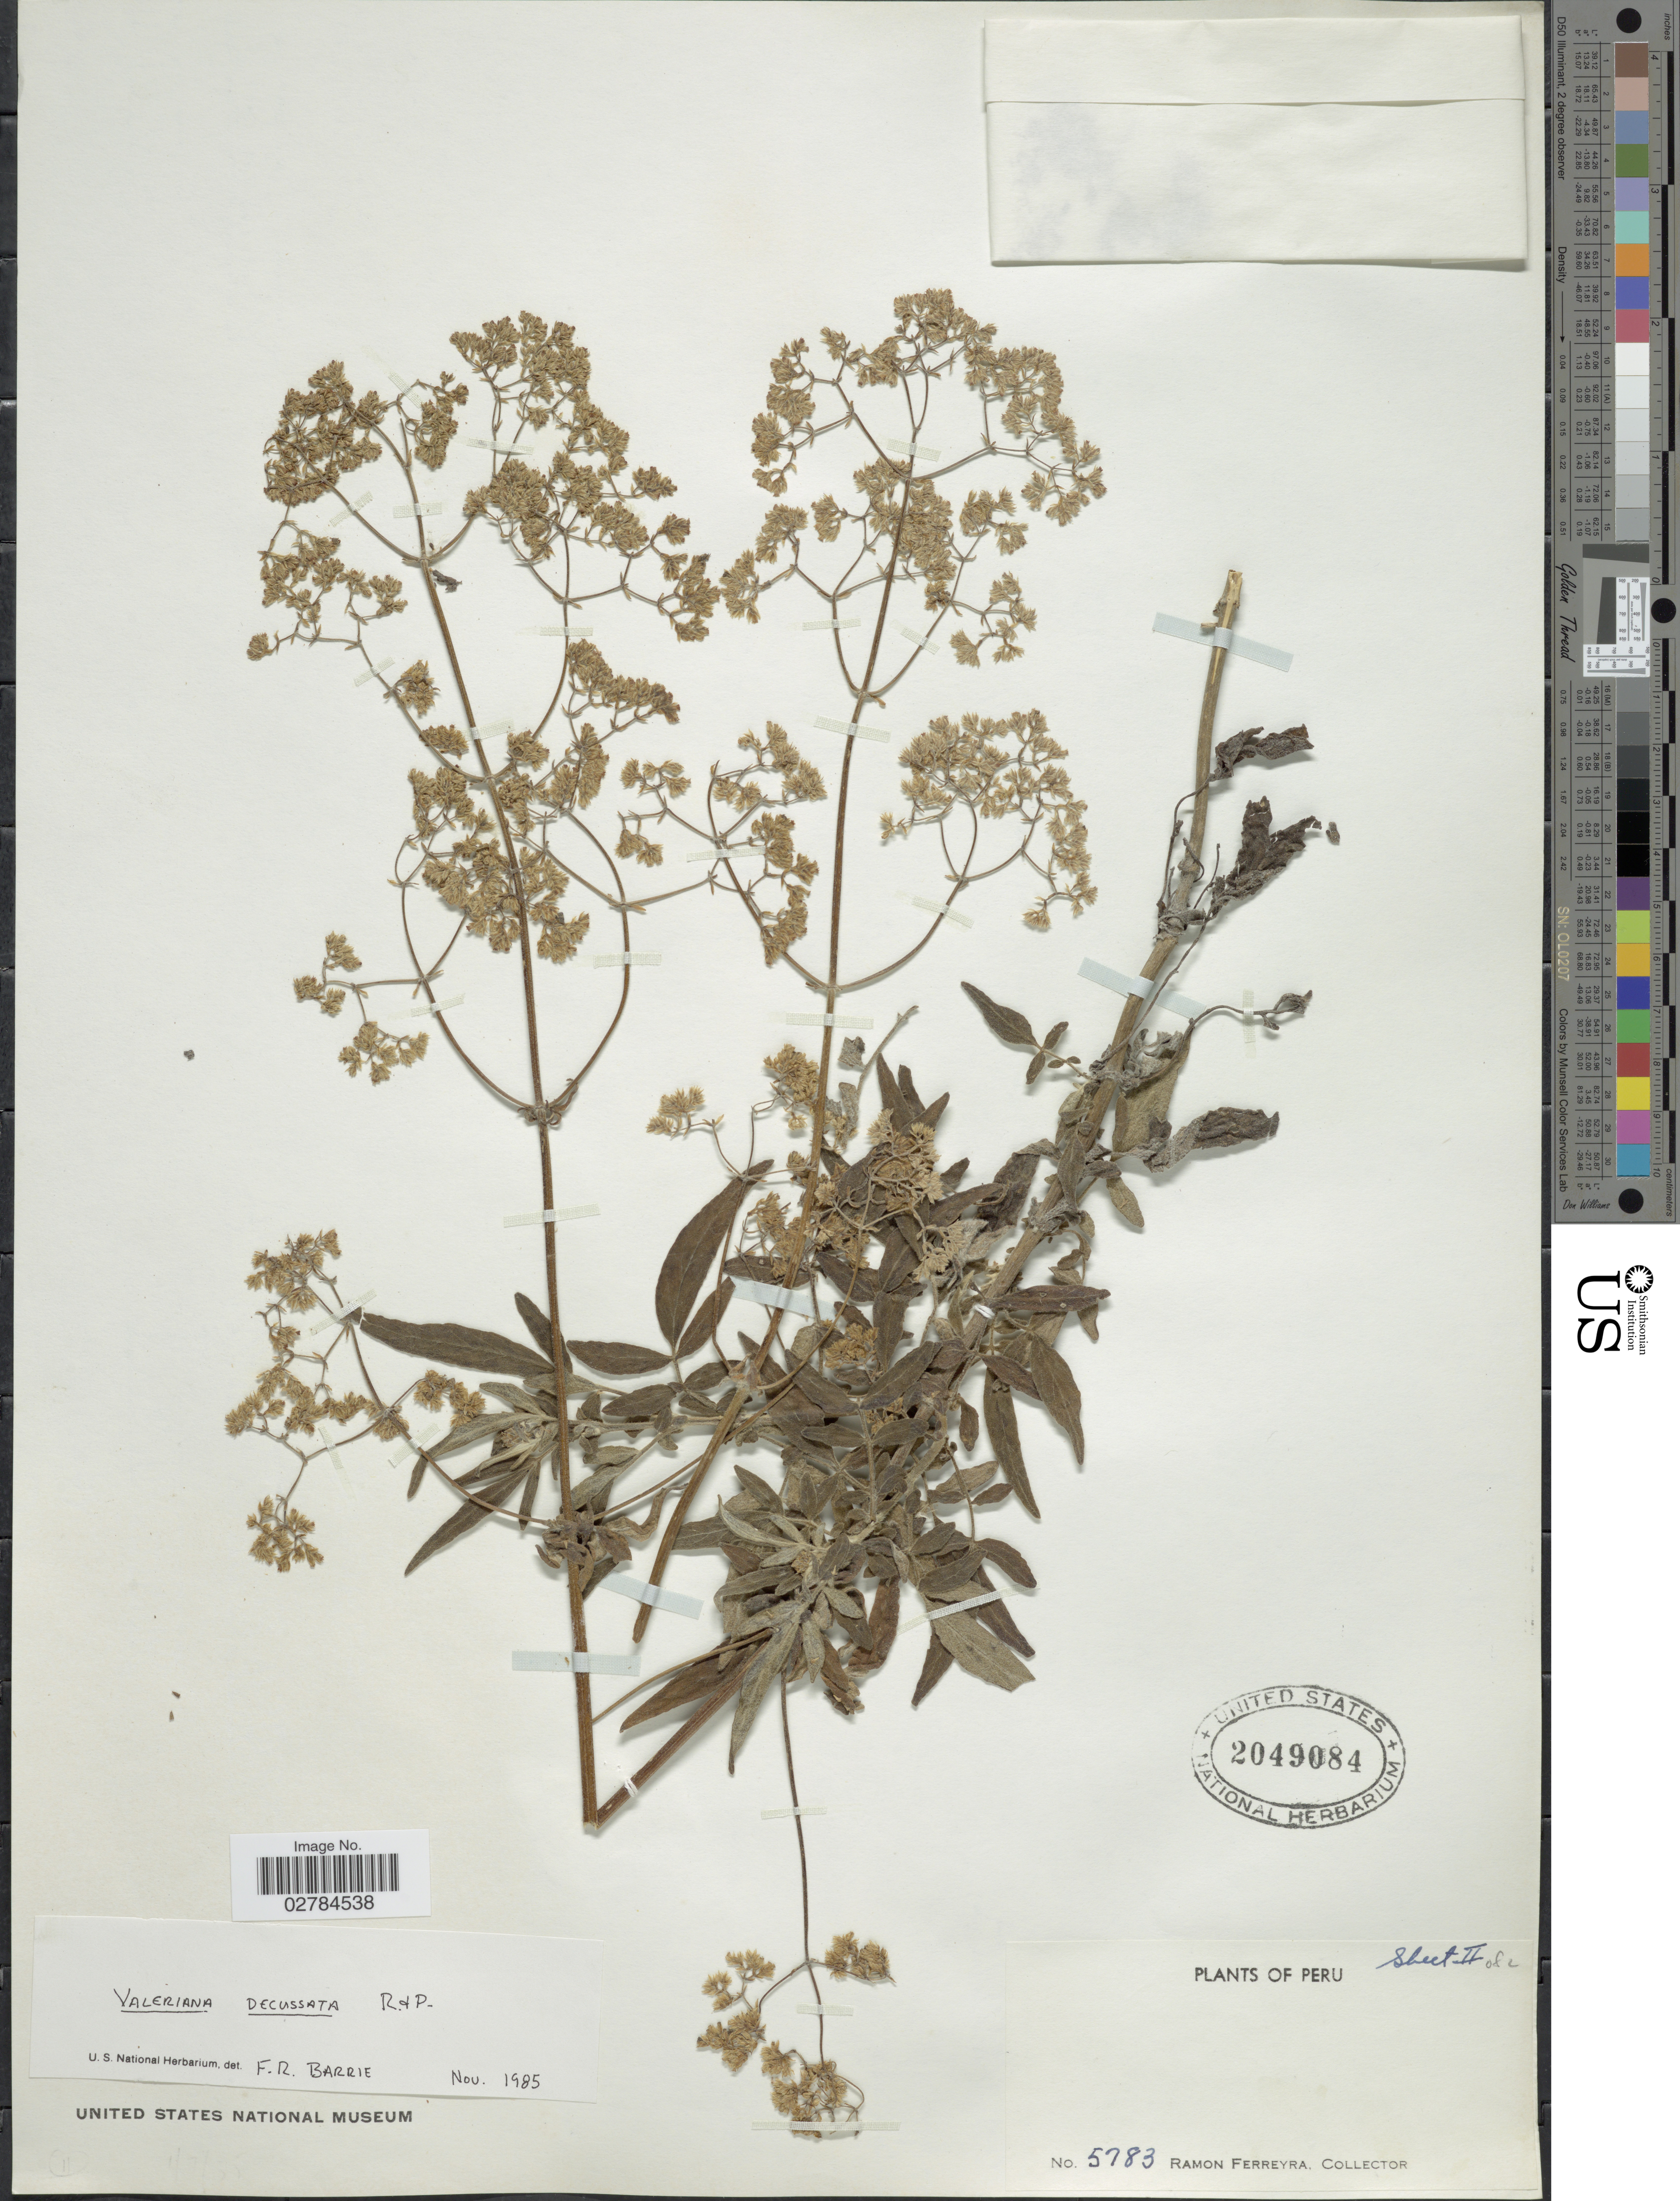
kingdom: Plantae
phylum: Tracheophyta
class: Magnoliopsida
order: Dipsacales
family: Caprifoliaceae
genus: Valeriana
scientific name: Valeriana decussata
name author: Ruiz & Pav.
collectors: R. A. Ferreyra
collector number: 5783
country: Peru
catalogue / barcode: US 2049084